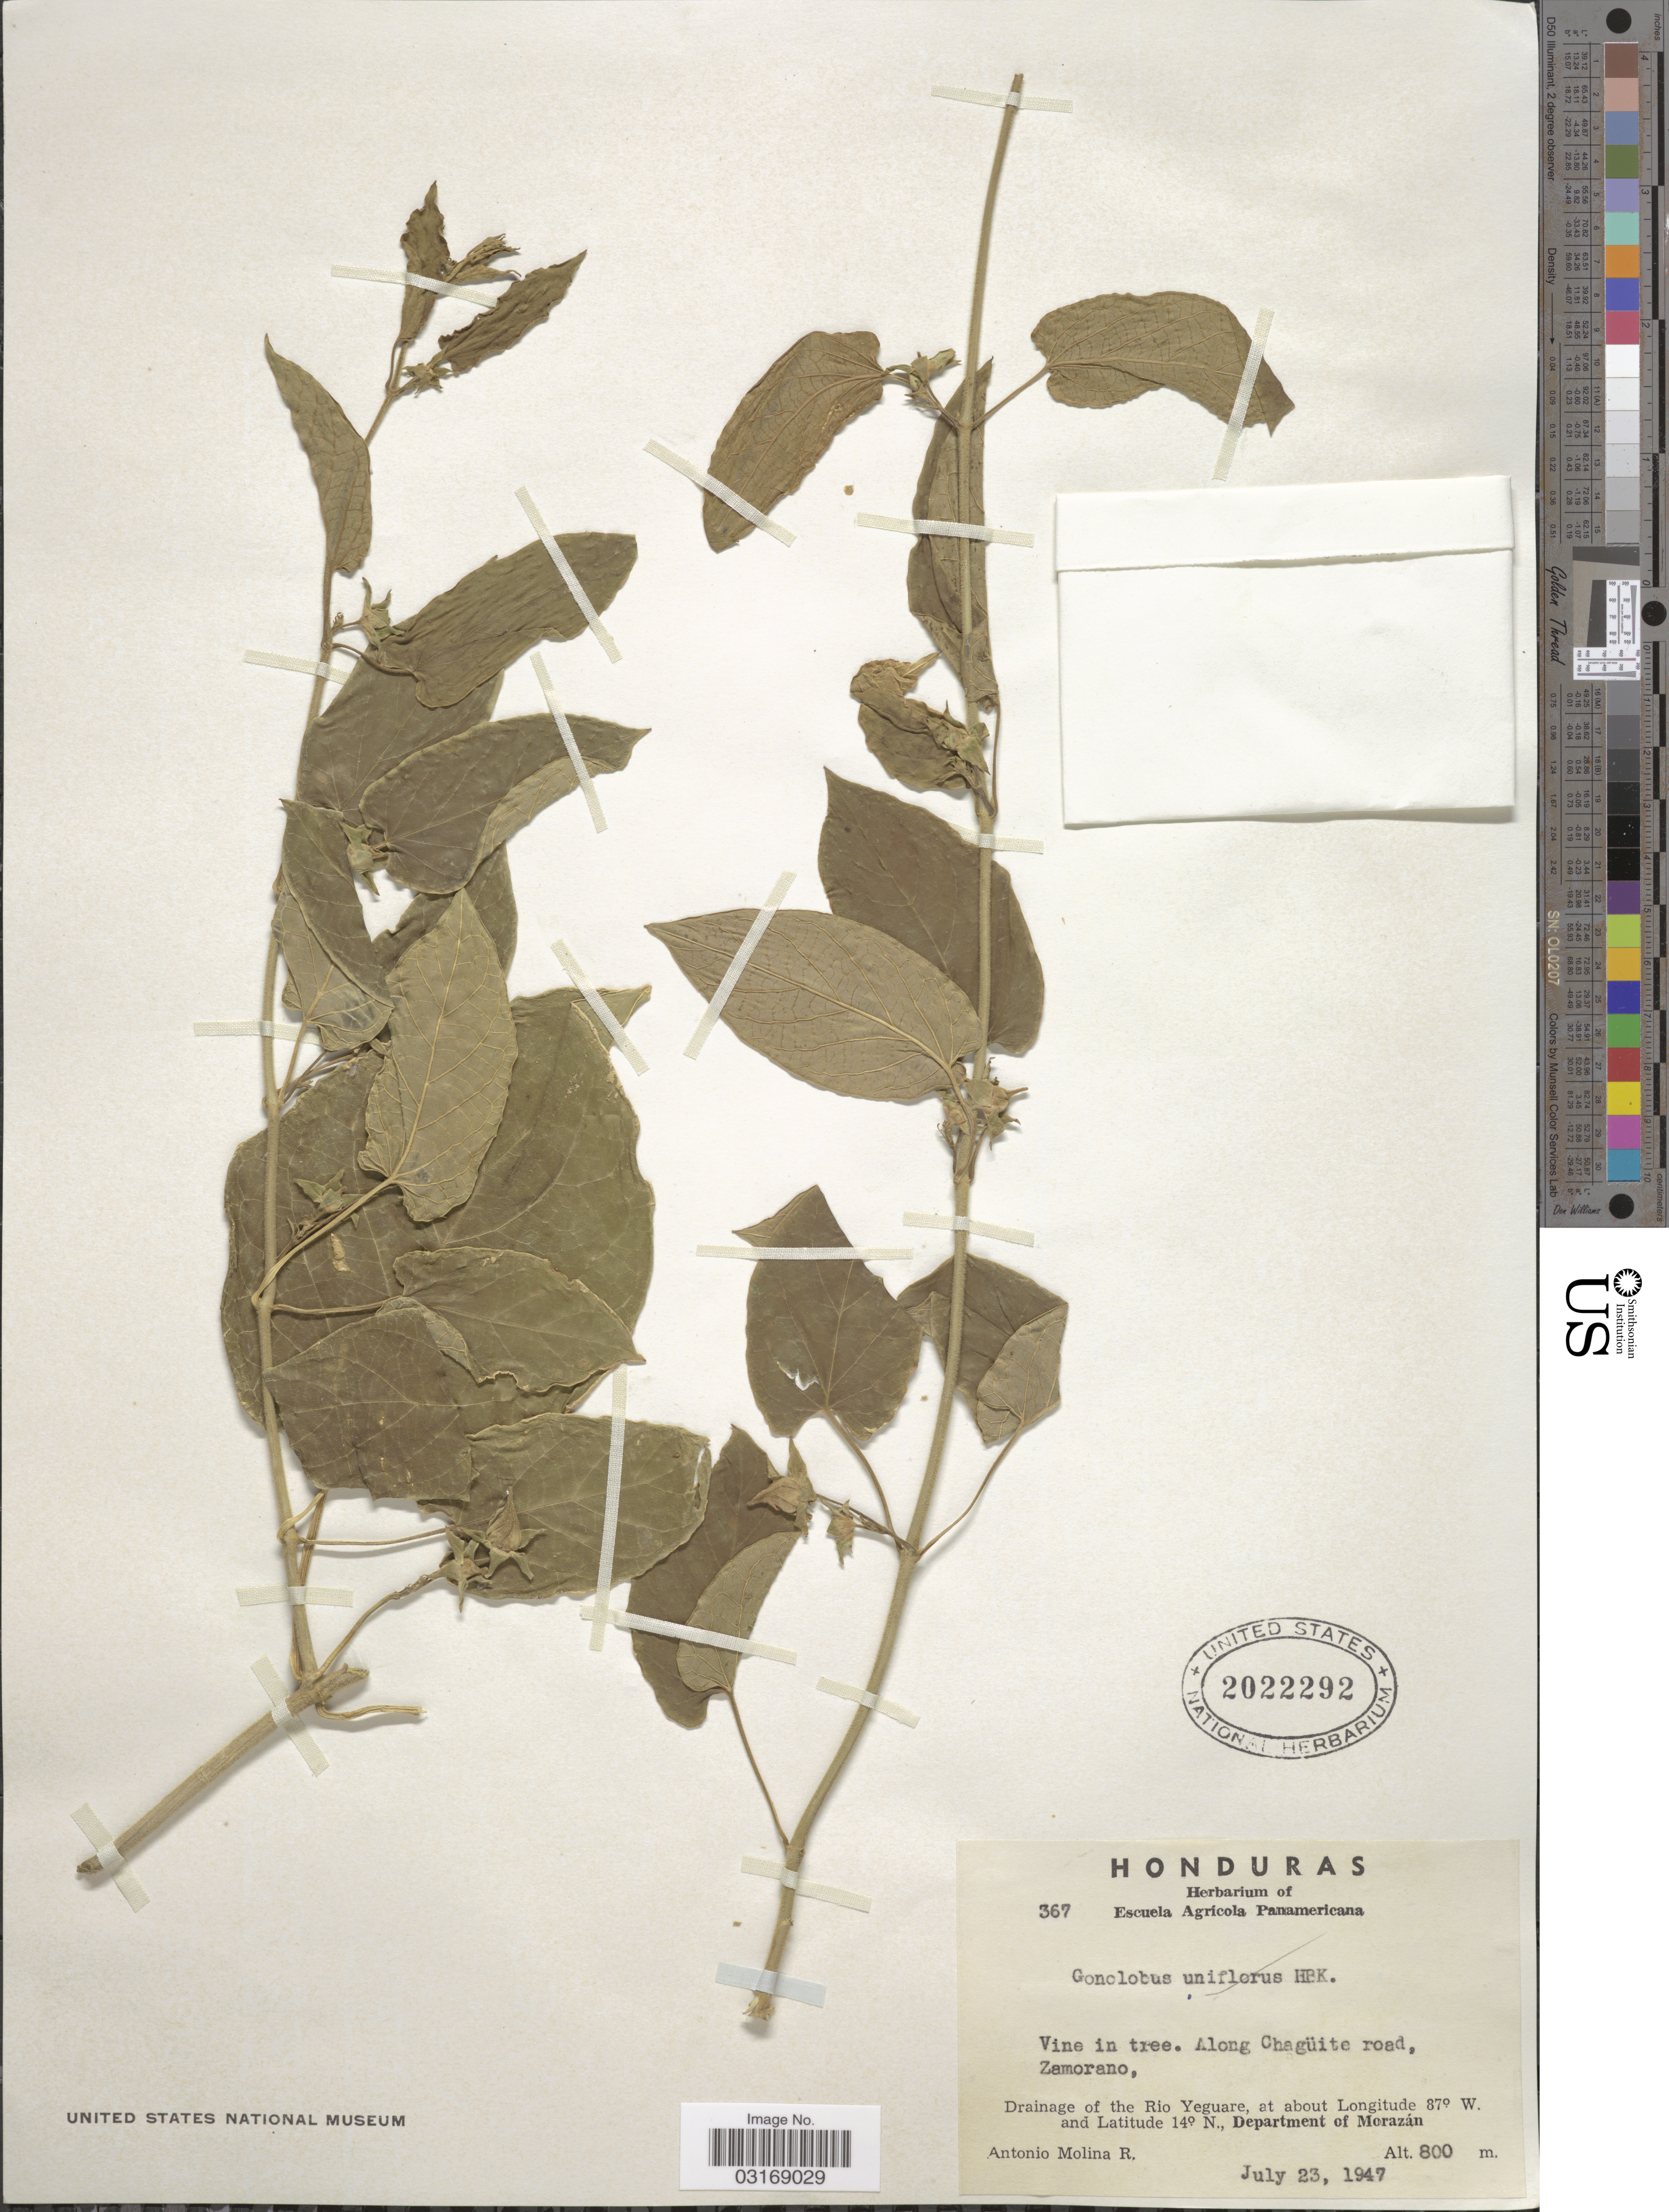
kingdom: Plantae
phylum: Tracheophyta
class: Magnoliopsida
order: Gentianales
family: Apocynaceae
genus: Gonolobus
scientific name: Gonolobus sp.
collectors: A. Molina R.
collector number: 367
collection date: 1947-07-23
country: Honduras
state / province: Fco. Morazán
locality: Along Chaqüite road, Zamorano. Drainage of the Río Yeguare, Department of Morazán.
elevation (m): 800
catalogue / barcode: US 2022292